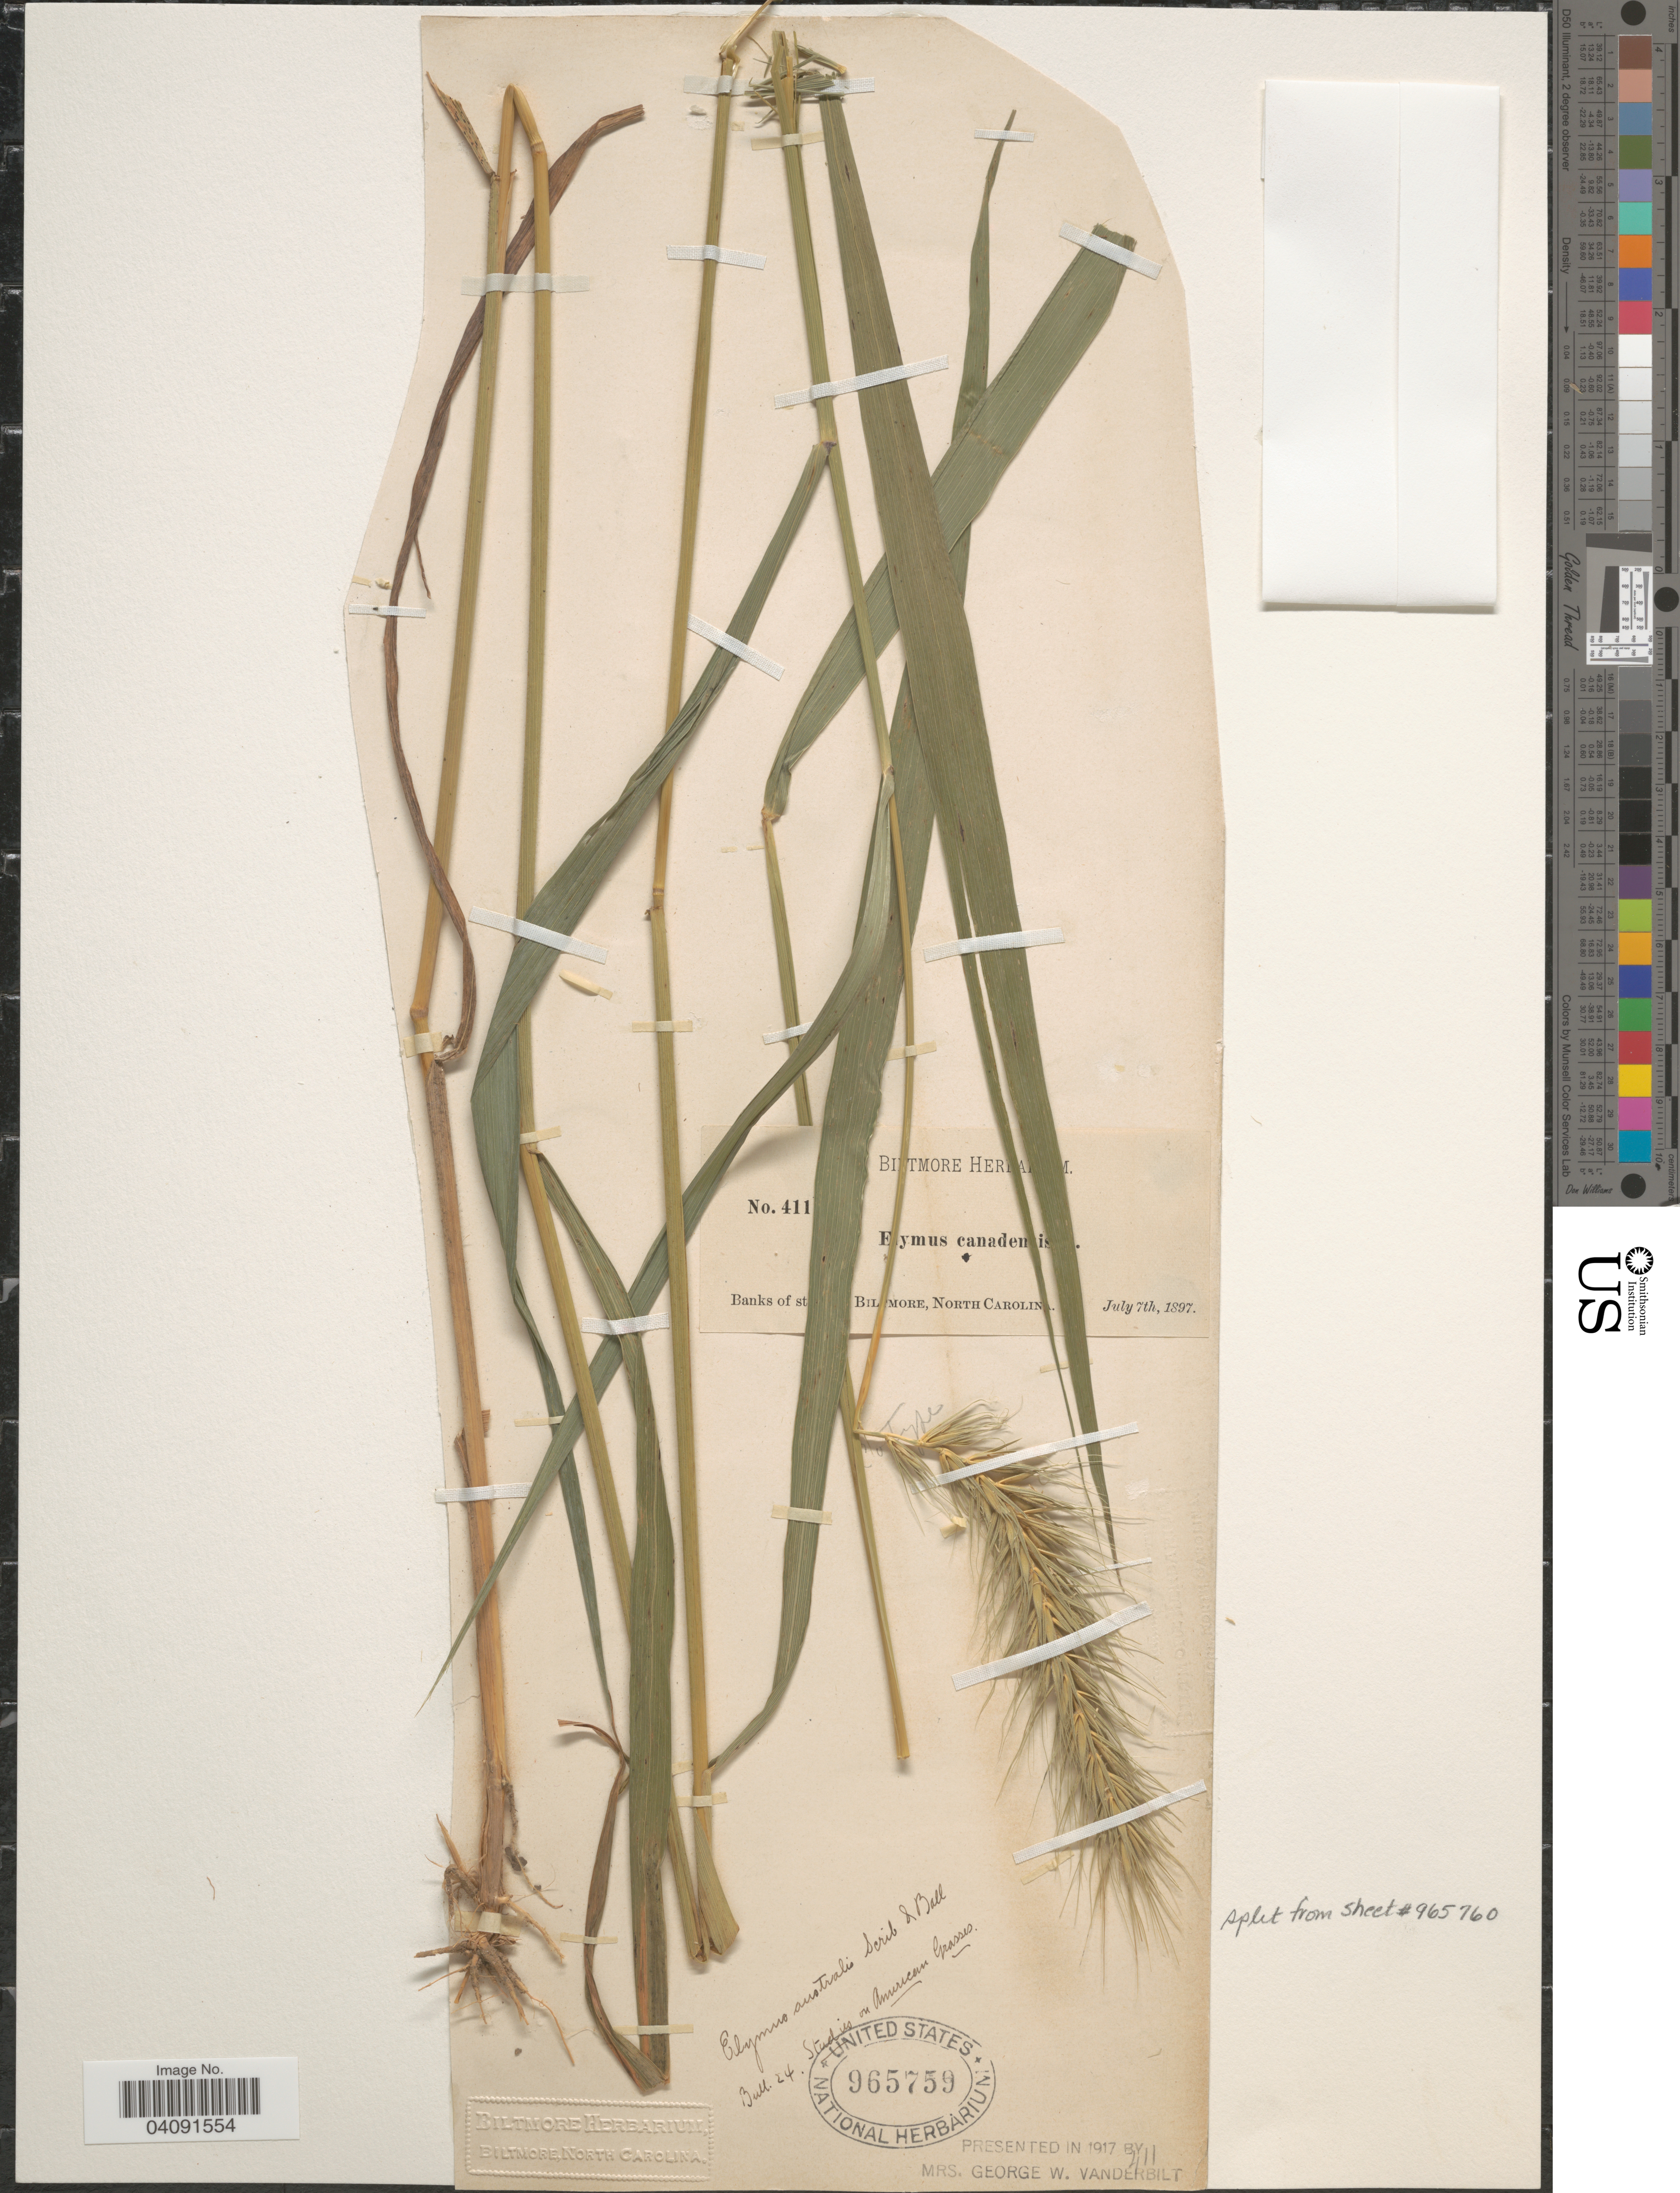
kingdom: Plantae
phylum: Tracheophyta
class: Liliopsida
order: Poales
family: Poaceae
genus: Elymus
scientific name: Elymus canadensis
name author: L.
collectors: ex herb. Biltmore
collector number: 411!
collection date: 1897-07-07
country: United States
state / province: North Carolina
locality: Biltmore.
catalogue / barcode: US 965759